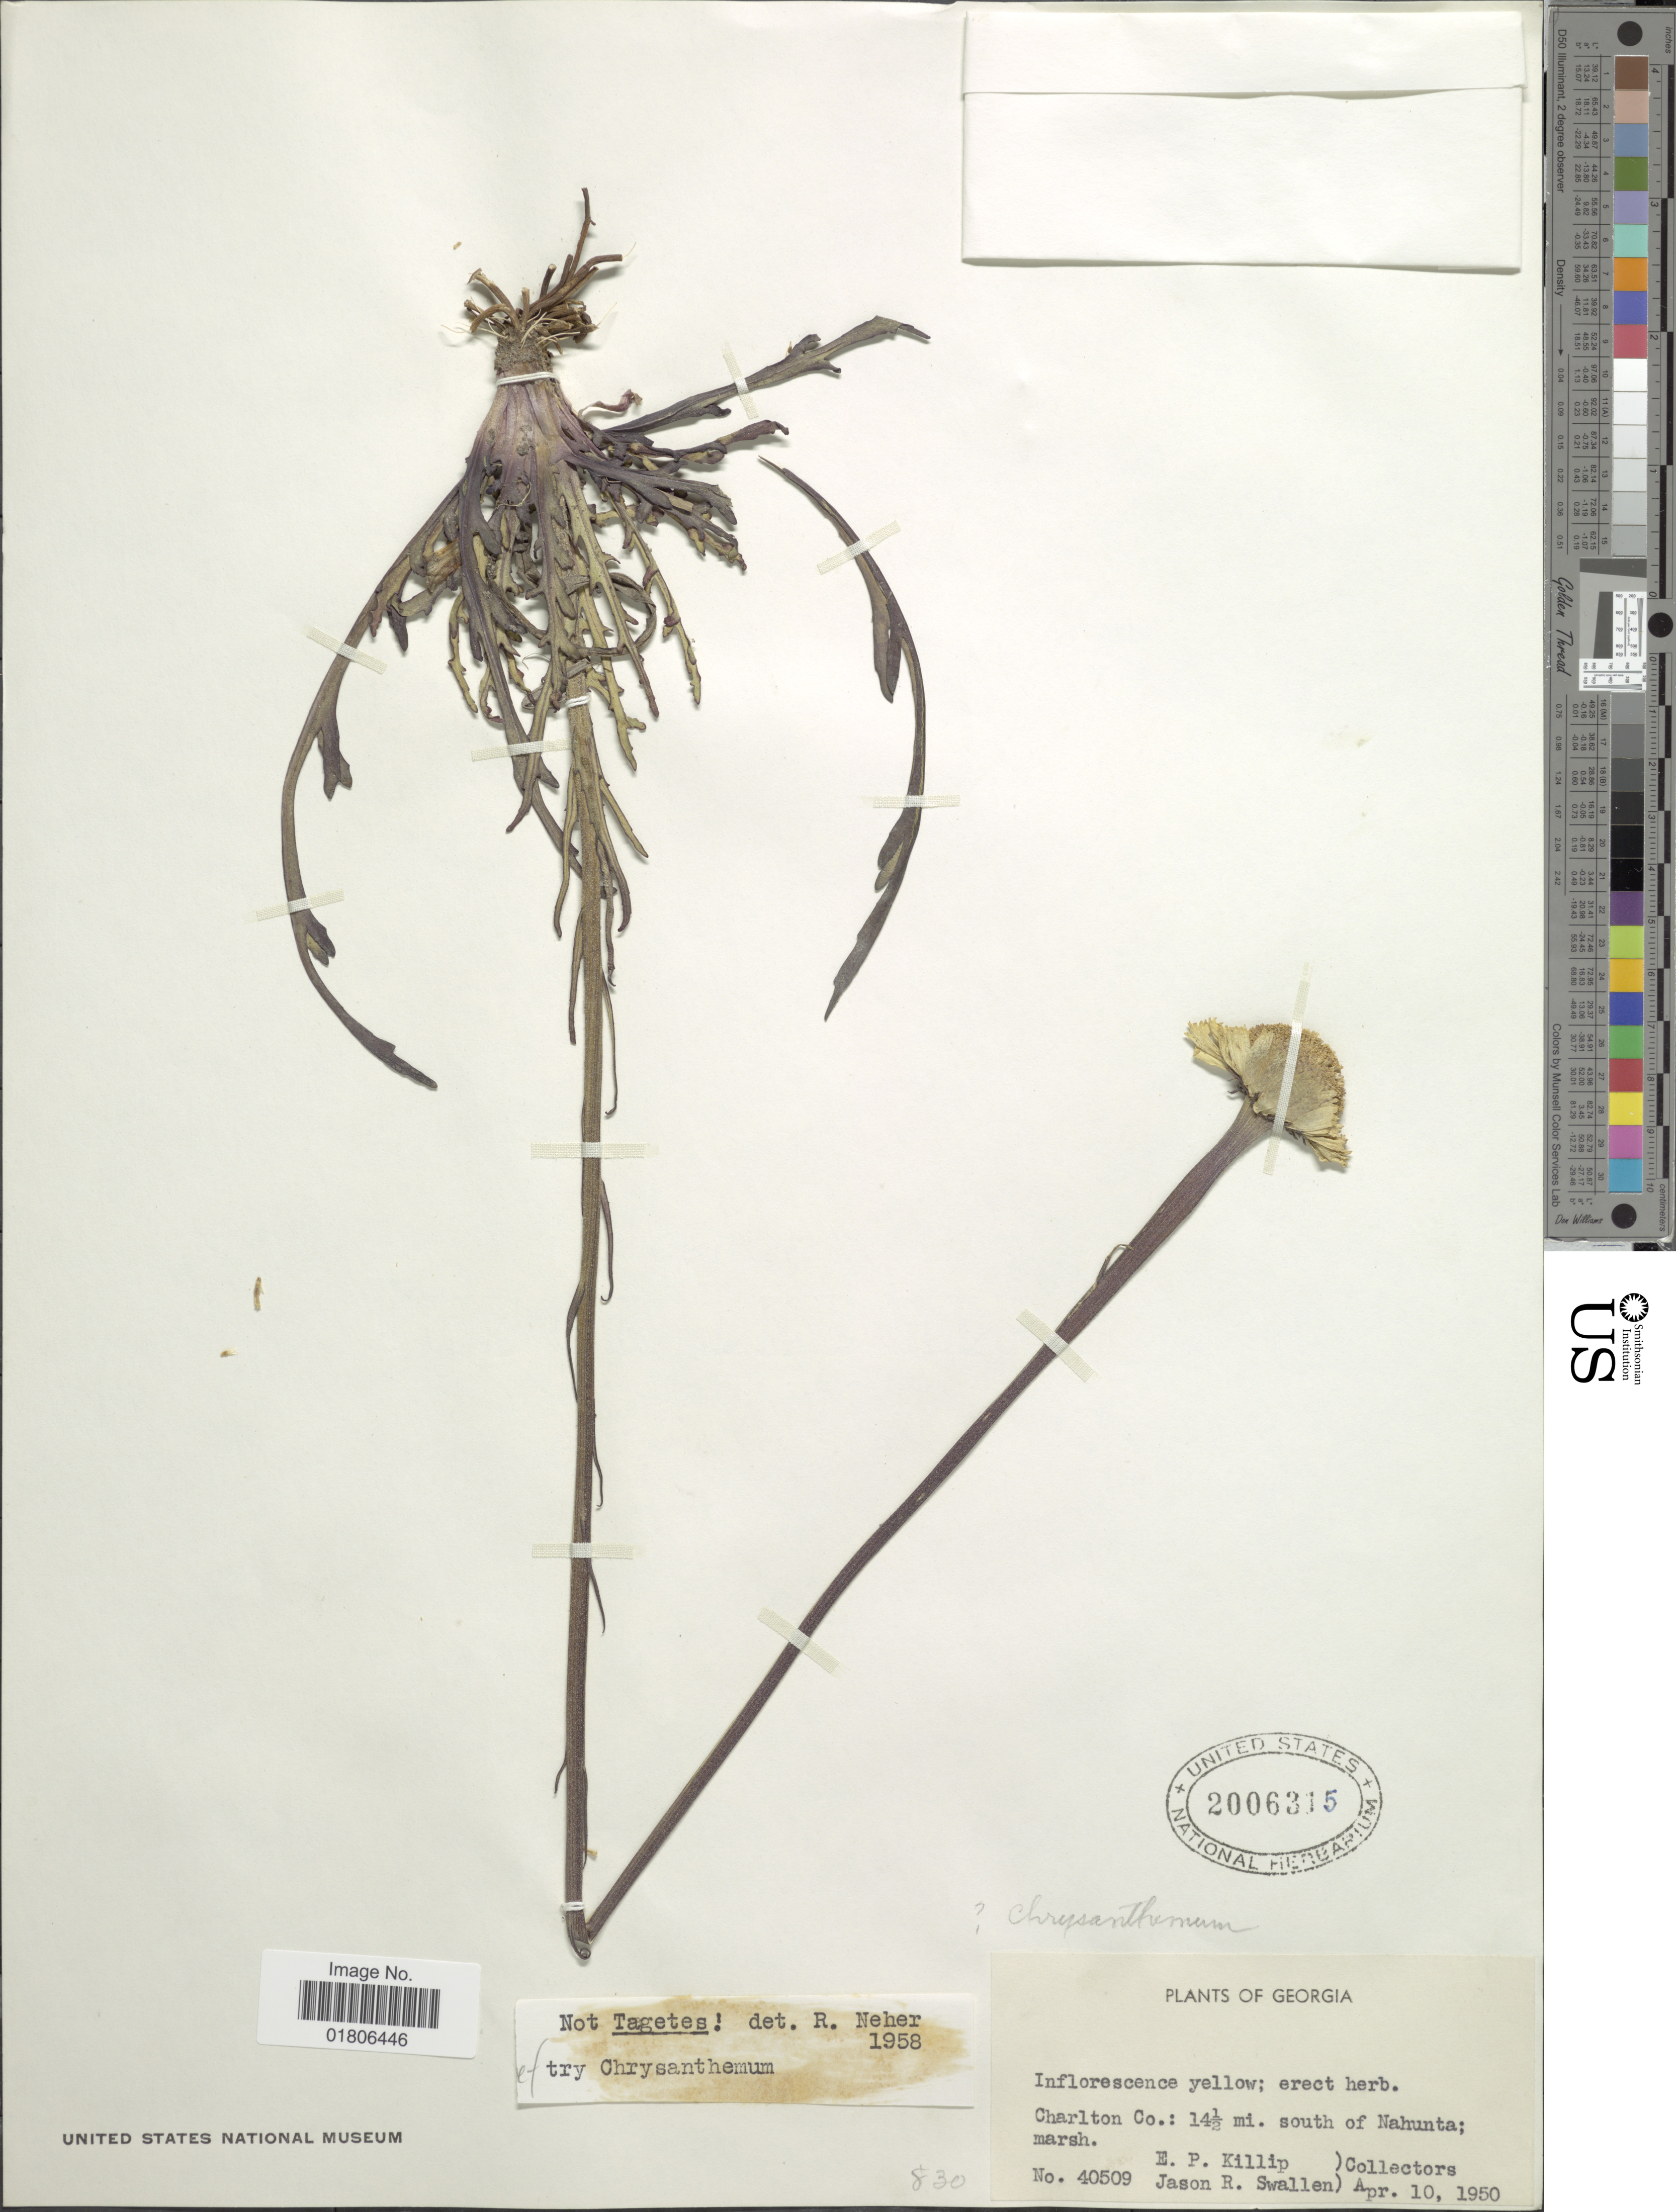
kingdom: Plantae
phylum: Tracheophyta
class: Magnoliopsida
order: Asterales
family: Asteraceae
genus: Helenium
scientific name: Helenium pinnatifidum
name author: (Schwein. ex Nutt.) Rydb.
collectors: E. P. Killip & J. R. Swallen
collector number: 40509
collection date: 1950-04-10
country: United States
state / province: Georgia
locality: Charlton Co: 14½ mi. south of Nahunta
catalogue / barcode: US 2006315